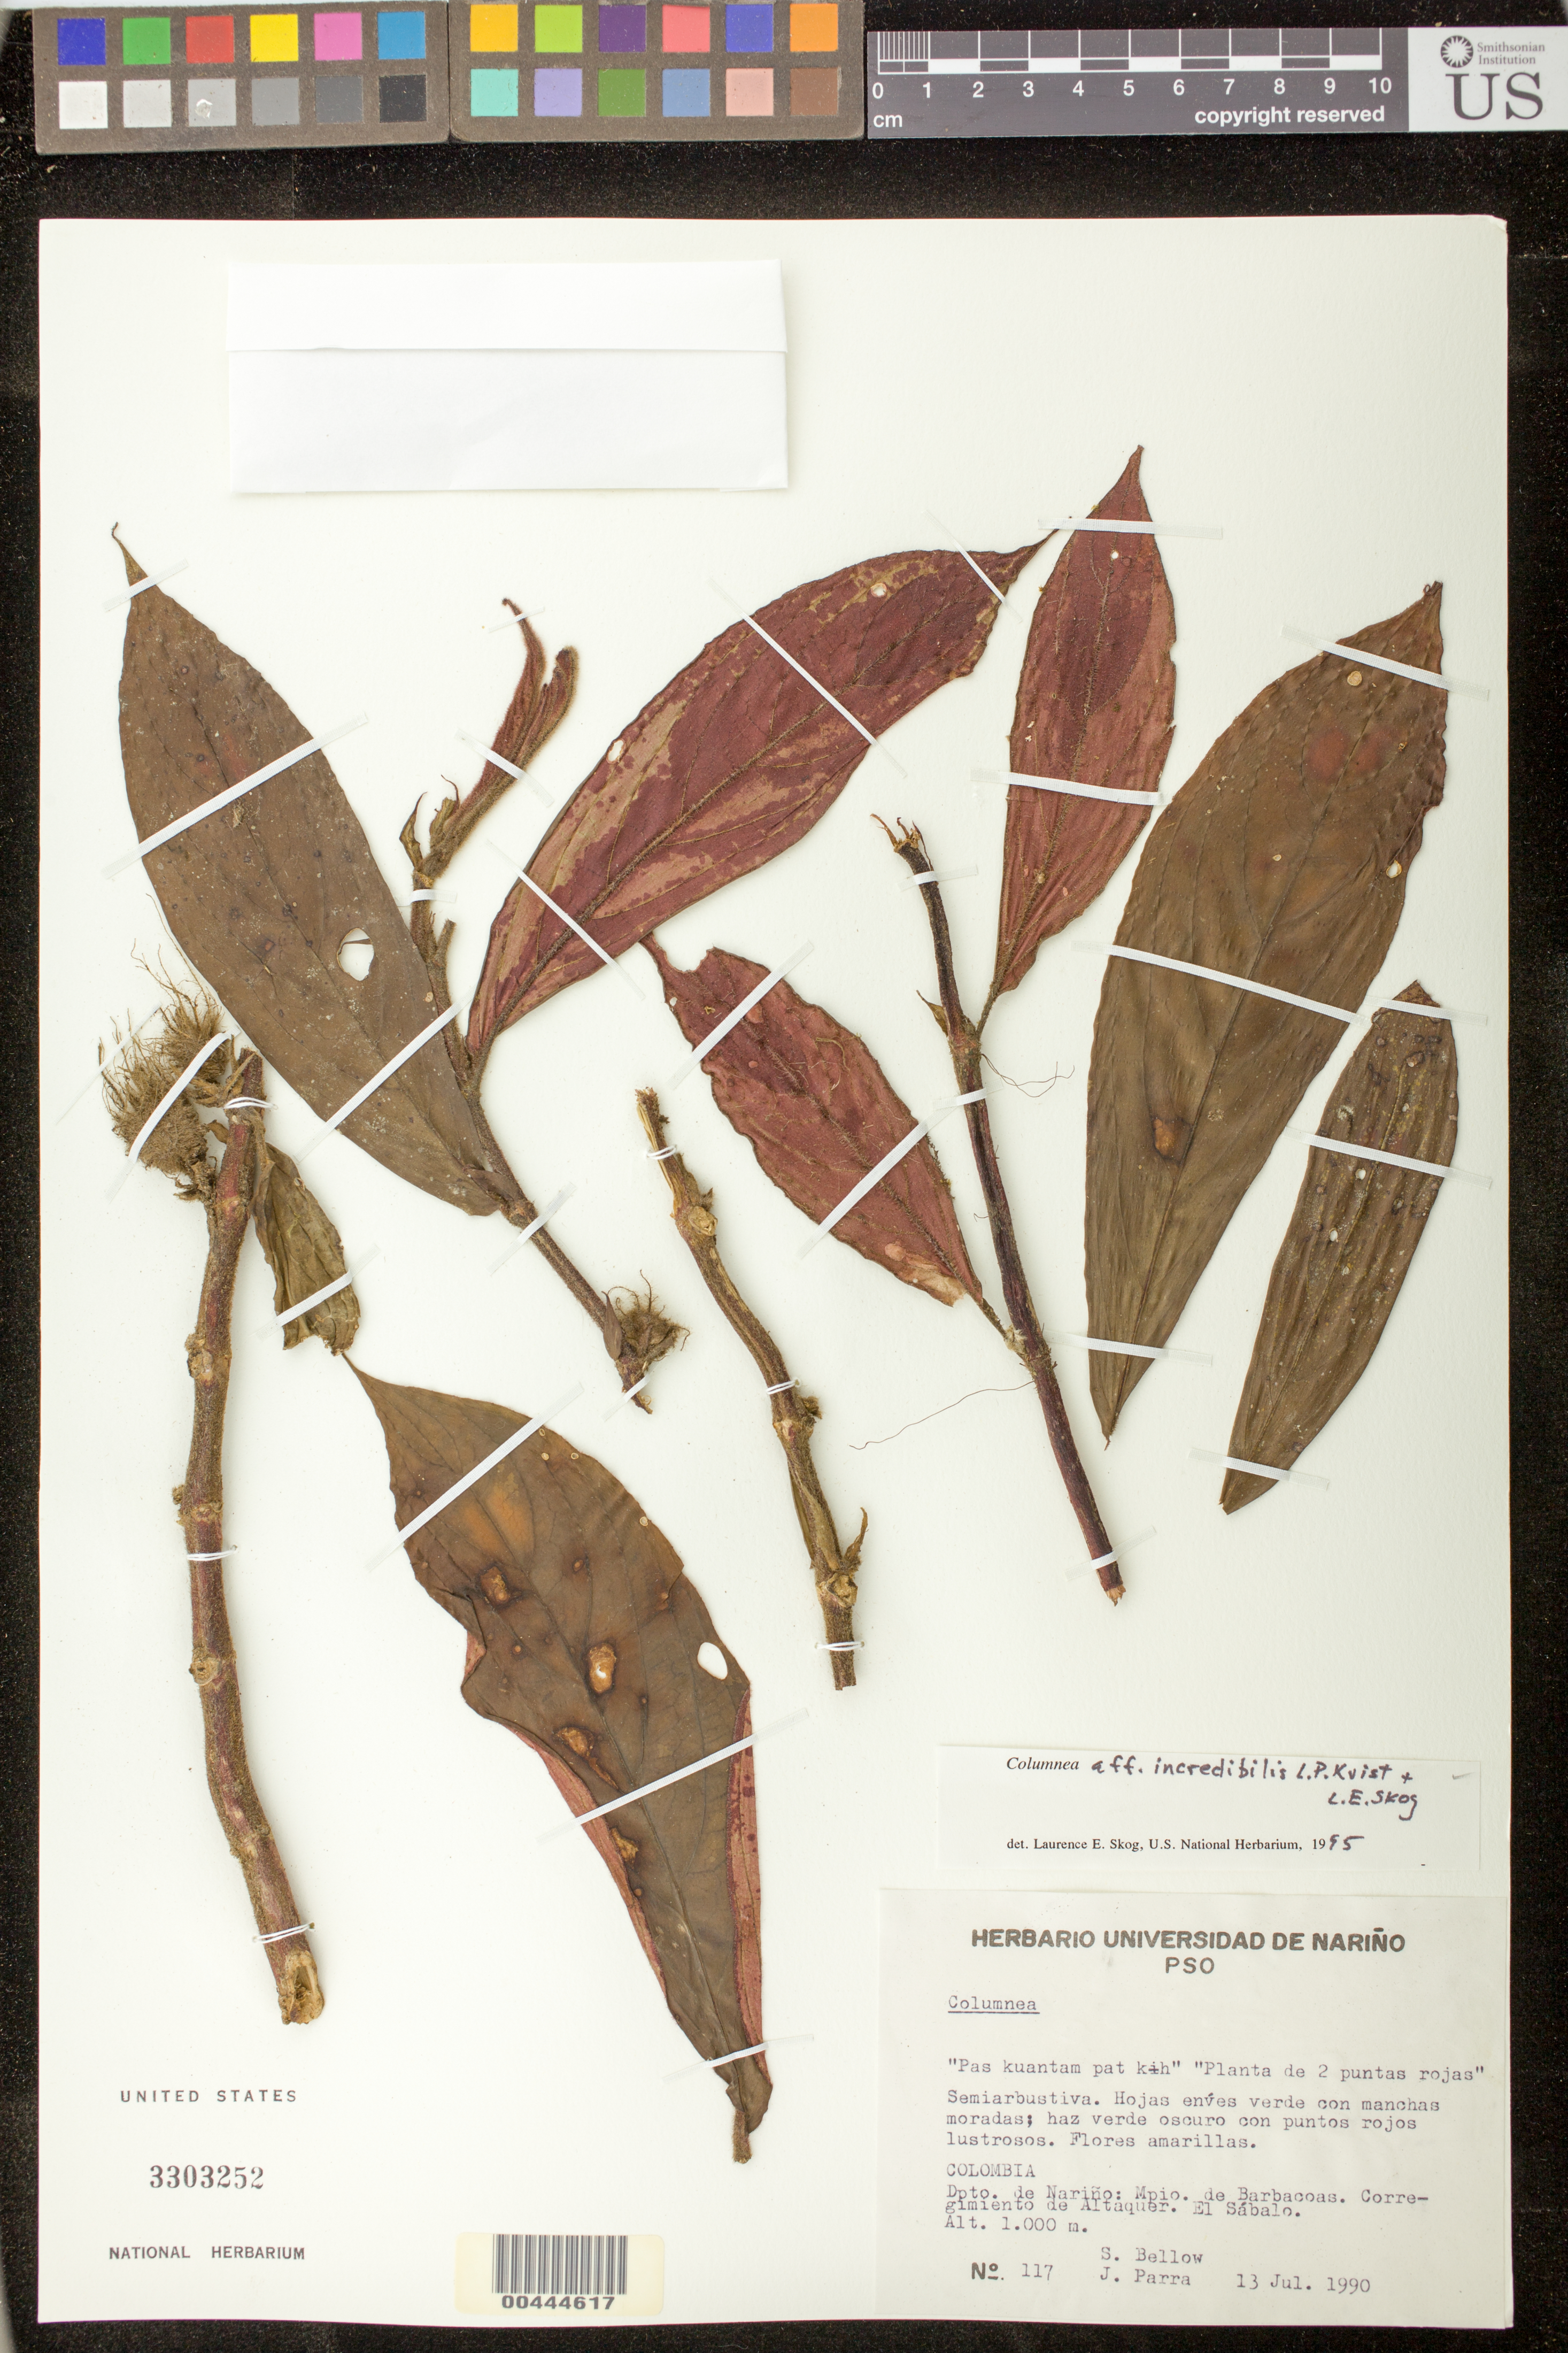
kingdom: Plantae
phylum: Tracheophyta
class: Magnoliopsida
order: Lamiales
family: Gesneriaceae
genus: Columnea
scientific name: Columnea incredibilis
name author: L.P. Kvist & L.E. Skog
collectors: S. Bellow & J. Parra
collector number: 117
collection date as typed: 13 Jul 1990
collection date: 1990-07-13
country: Colombia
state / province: Nariño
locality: Barbacoas, corregimiento de altaquer, el sabalo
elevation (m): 2300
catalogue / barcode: US 3303252